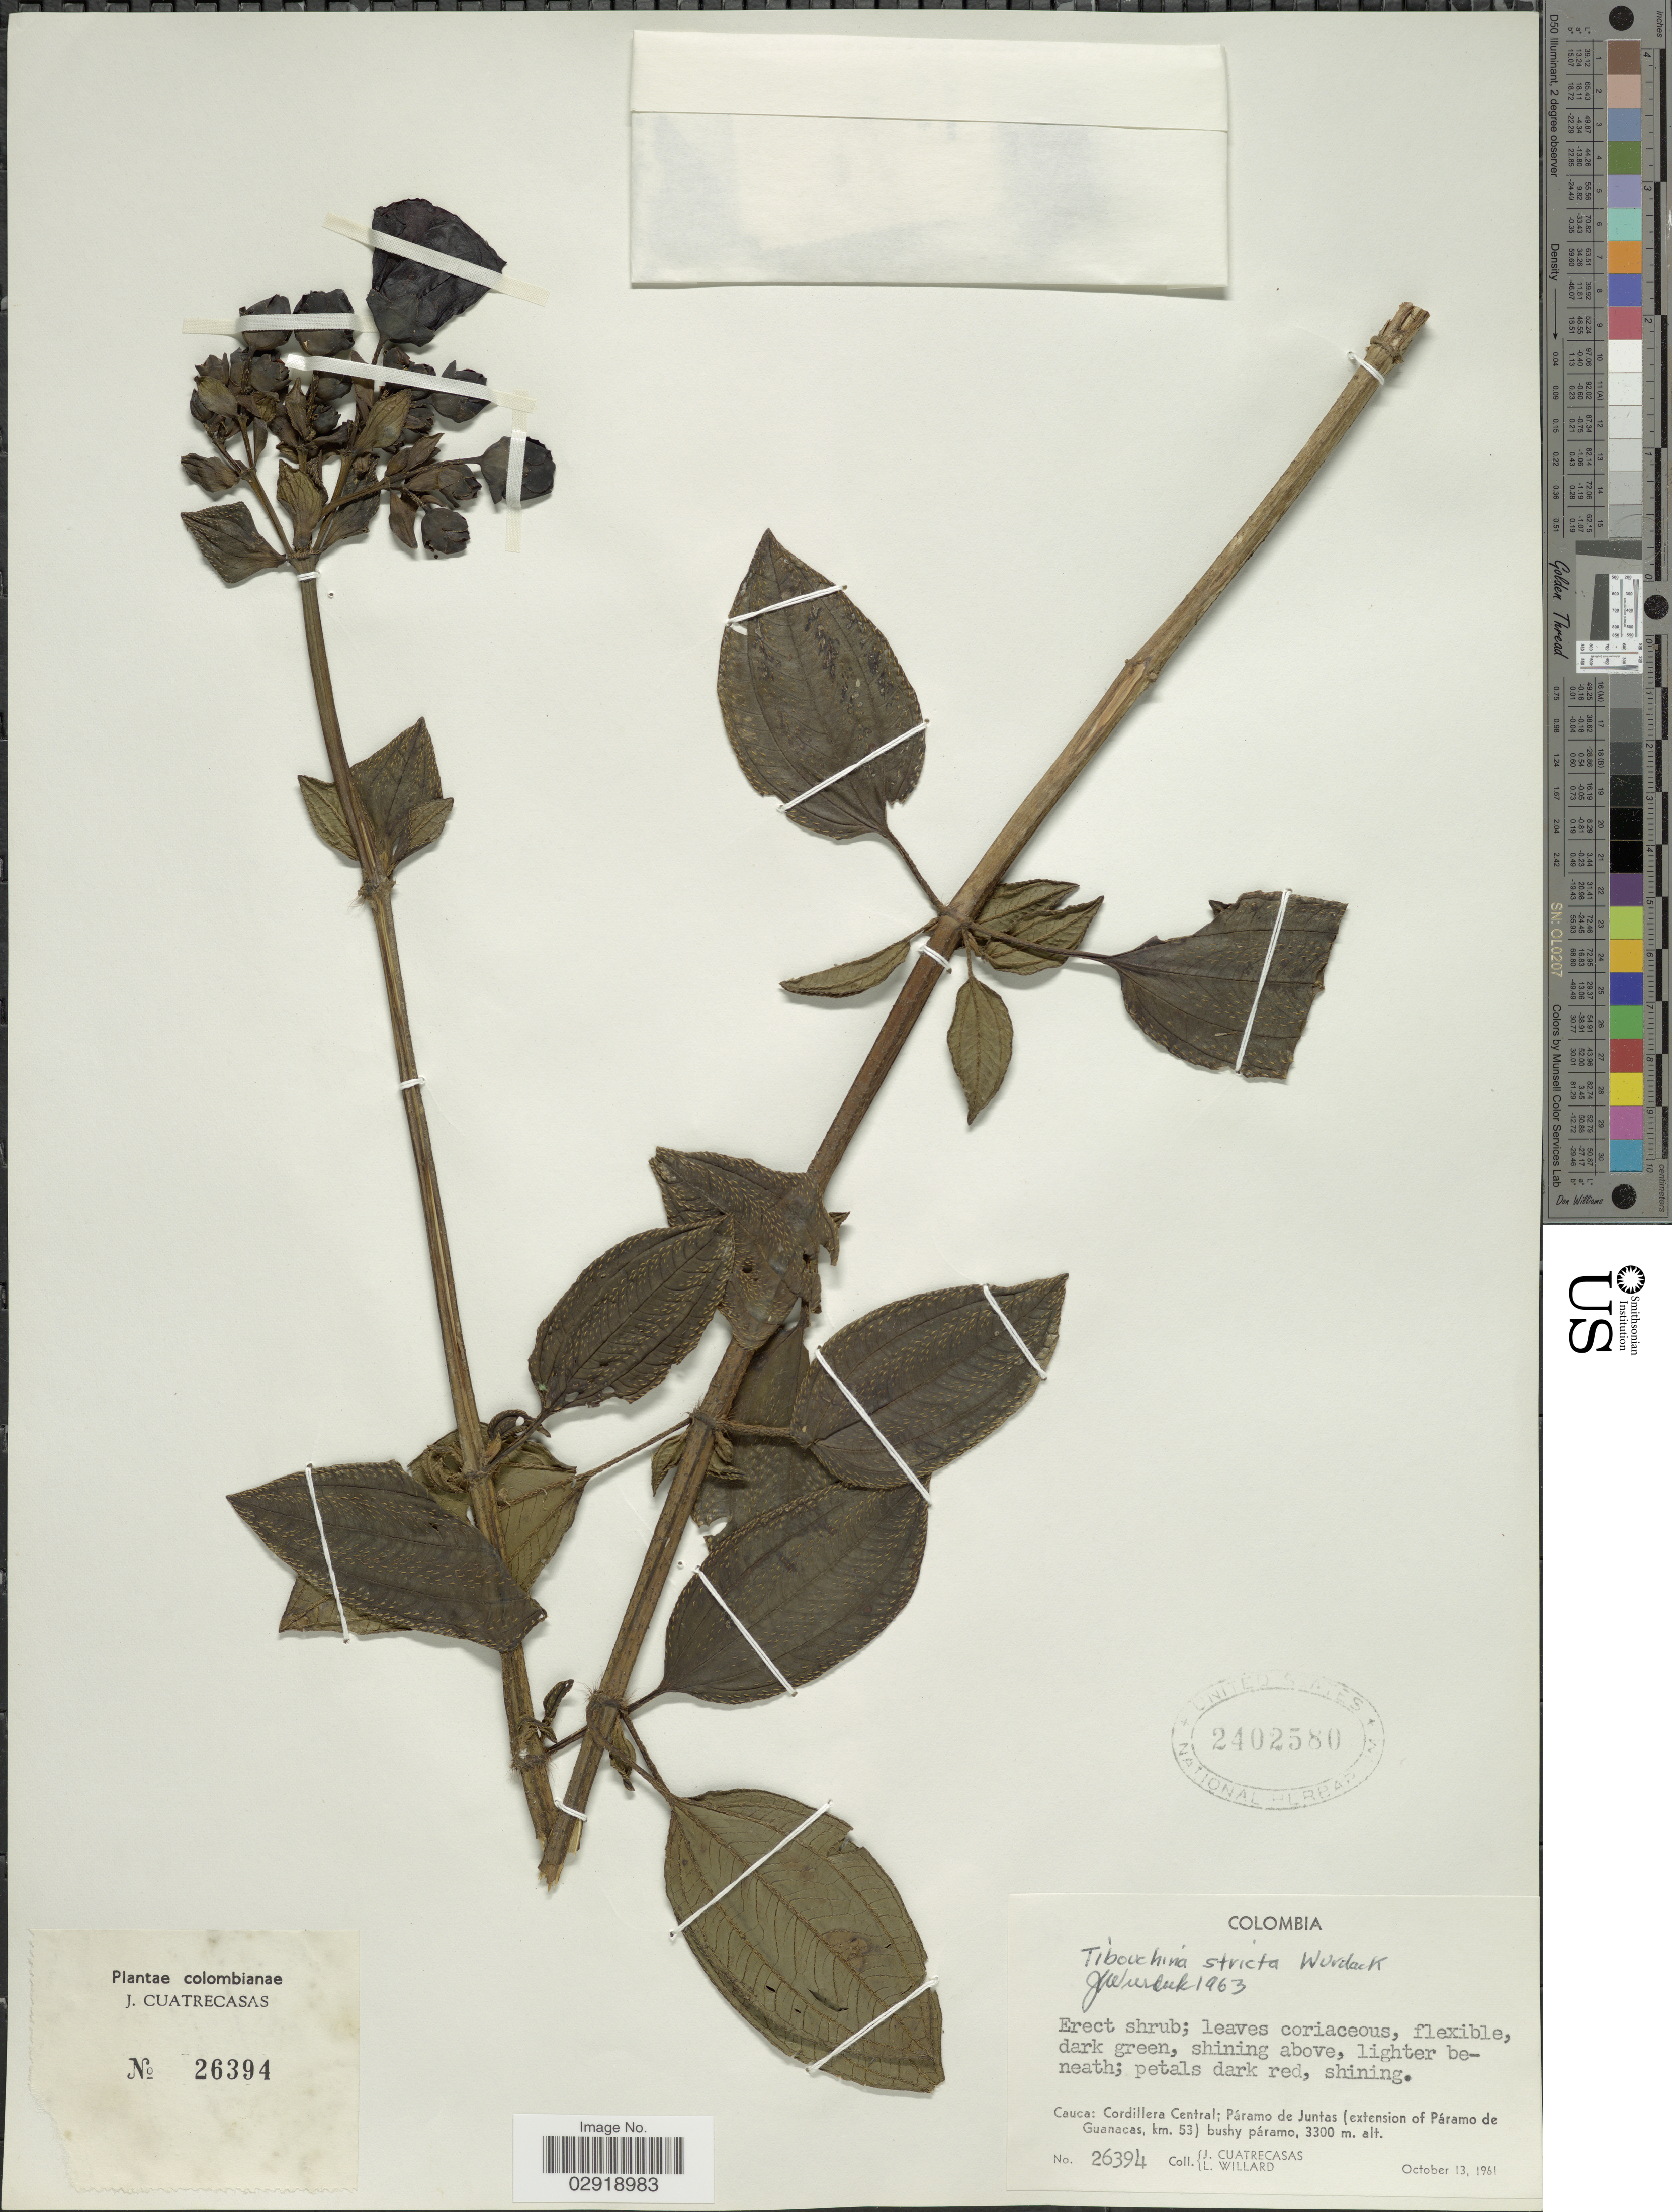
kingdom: Plantae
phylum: Tracheophyta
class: Magnoliopsida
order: Myrtales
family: Melastomataceae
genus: Chaetogastra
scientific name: Chaetogastra alata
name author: P.J.F. Guim. & Michelang.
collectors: J. Cuatrecasas & L. Willard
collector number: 26394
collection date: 1961-10-13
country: Colombia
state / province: Cauca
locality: Cordillera Central; Páramo de Juntas (extension of Páramo de Guanacas, km. 53) bushy páramo.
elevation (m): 3300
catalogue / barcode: US 2402580